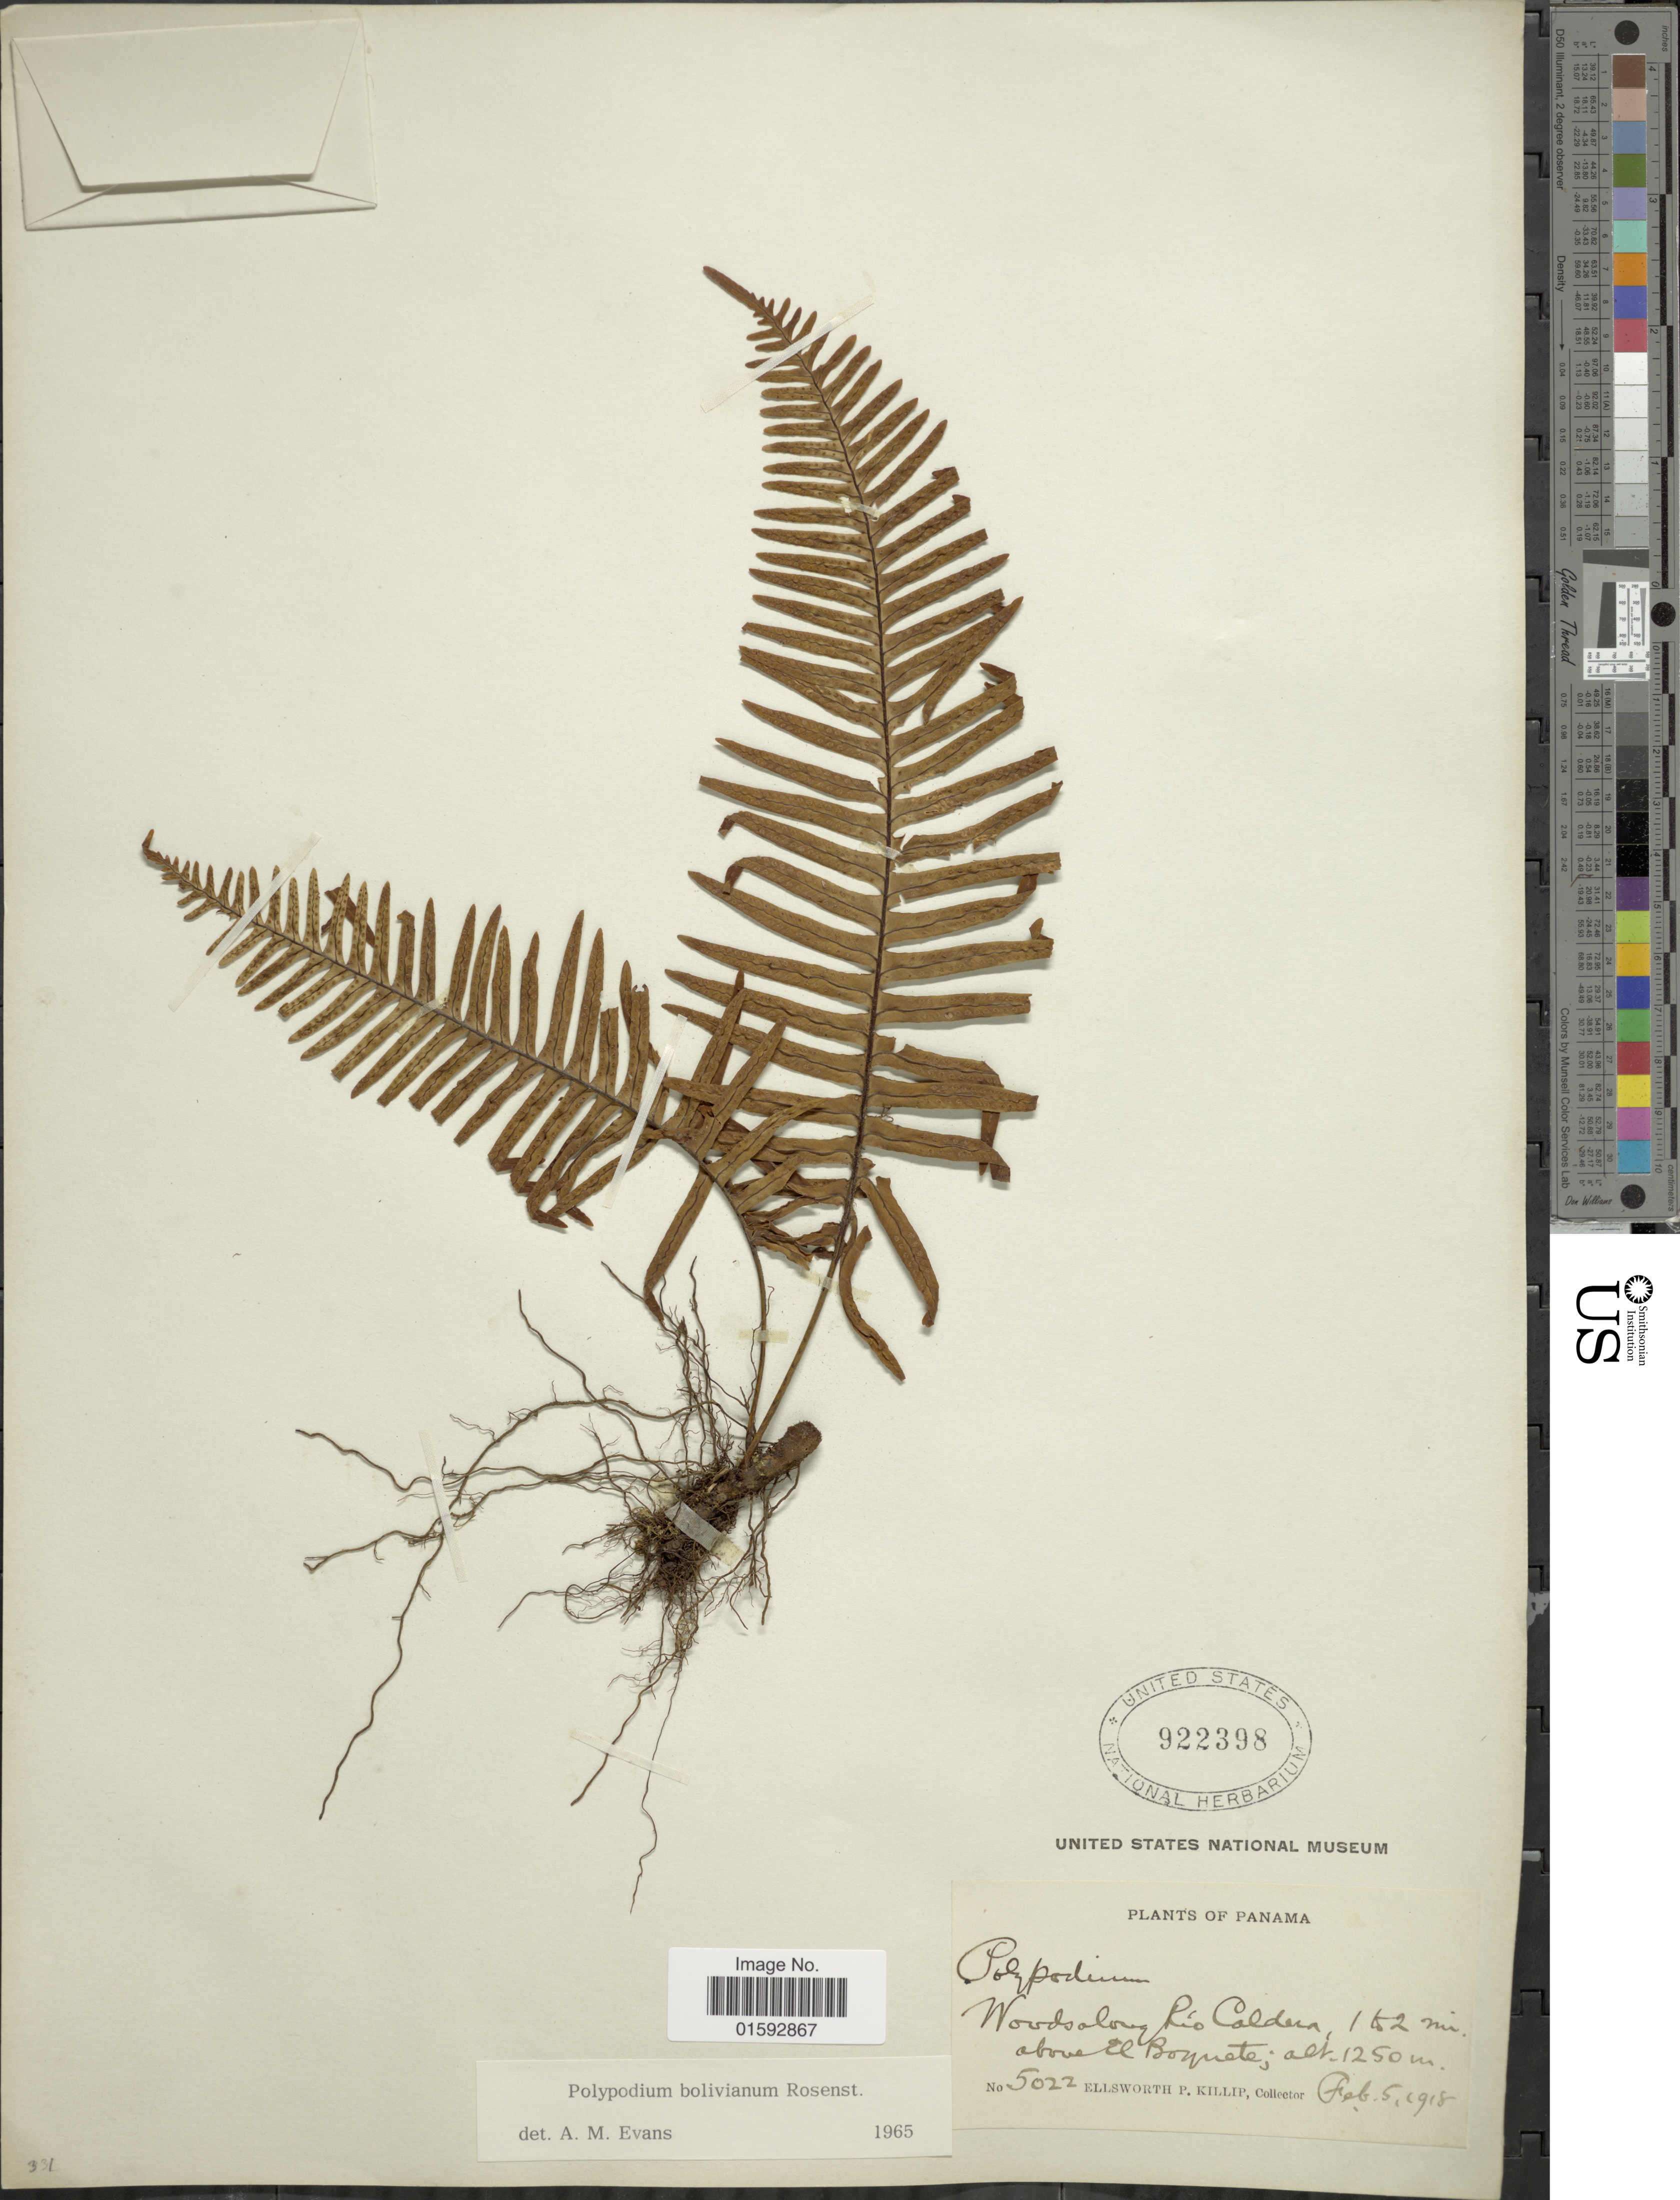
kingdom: Plantae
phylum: Tracheophyta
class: Polypodiopsida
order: Polypodiales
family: Polypodiaceae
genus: Pecluma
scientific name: Pecluma divaricata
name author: (E. Fourn.) Mickel & Beitel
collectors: E. P. Killip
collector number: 5022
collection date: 1918-02-05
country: Panama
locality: Woddos along Rio Caldera 1 to 2 mi above El Boquete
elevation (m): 1250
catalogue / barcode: US 922398